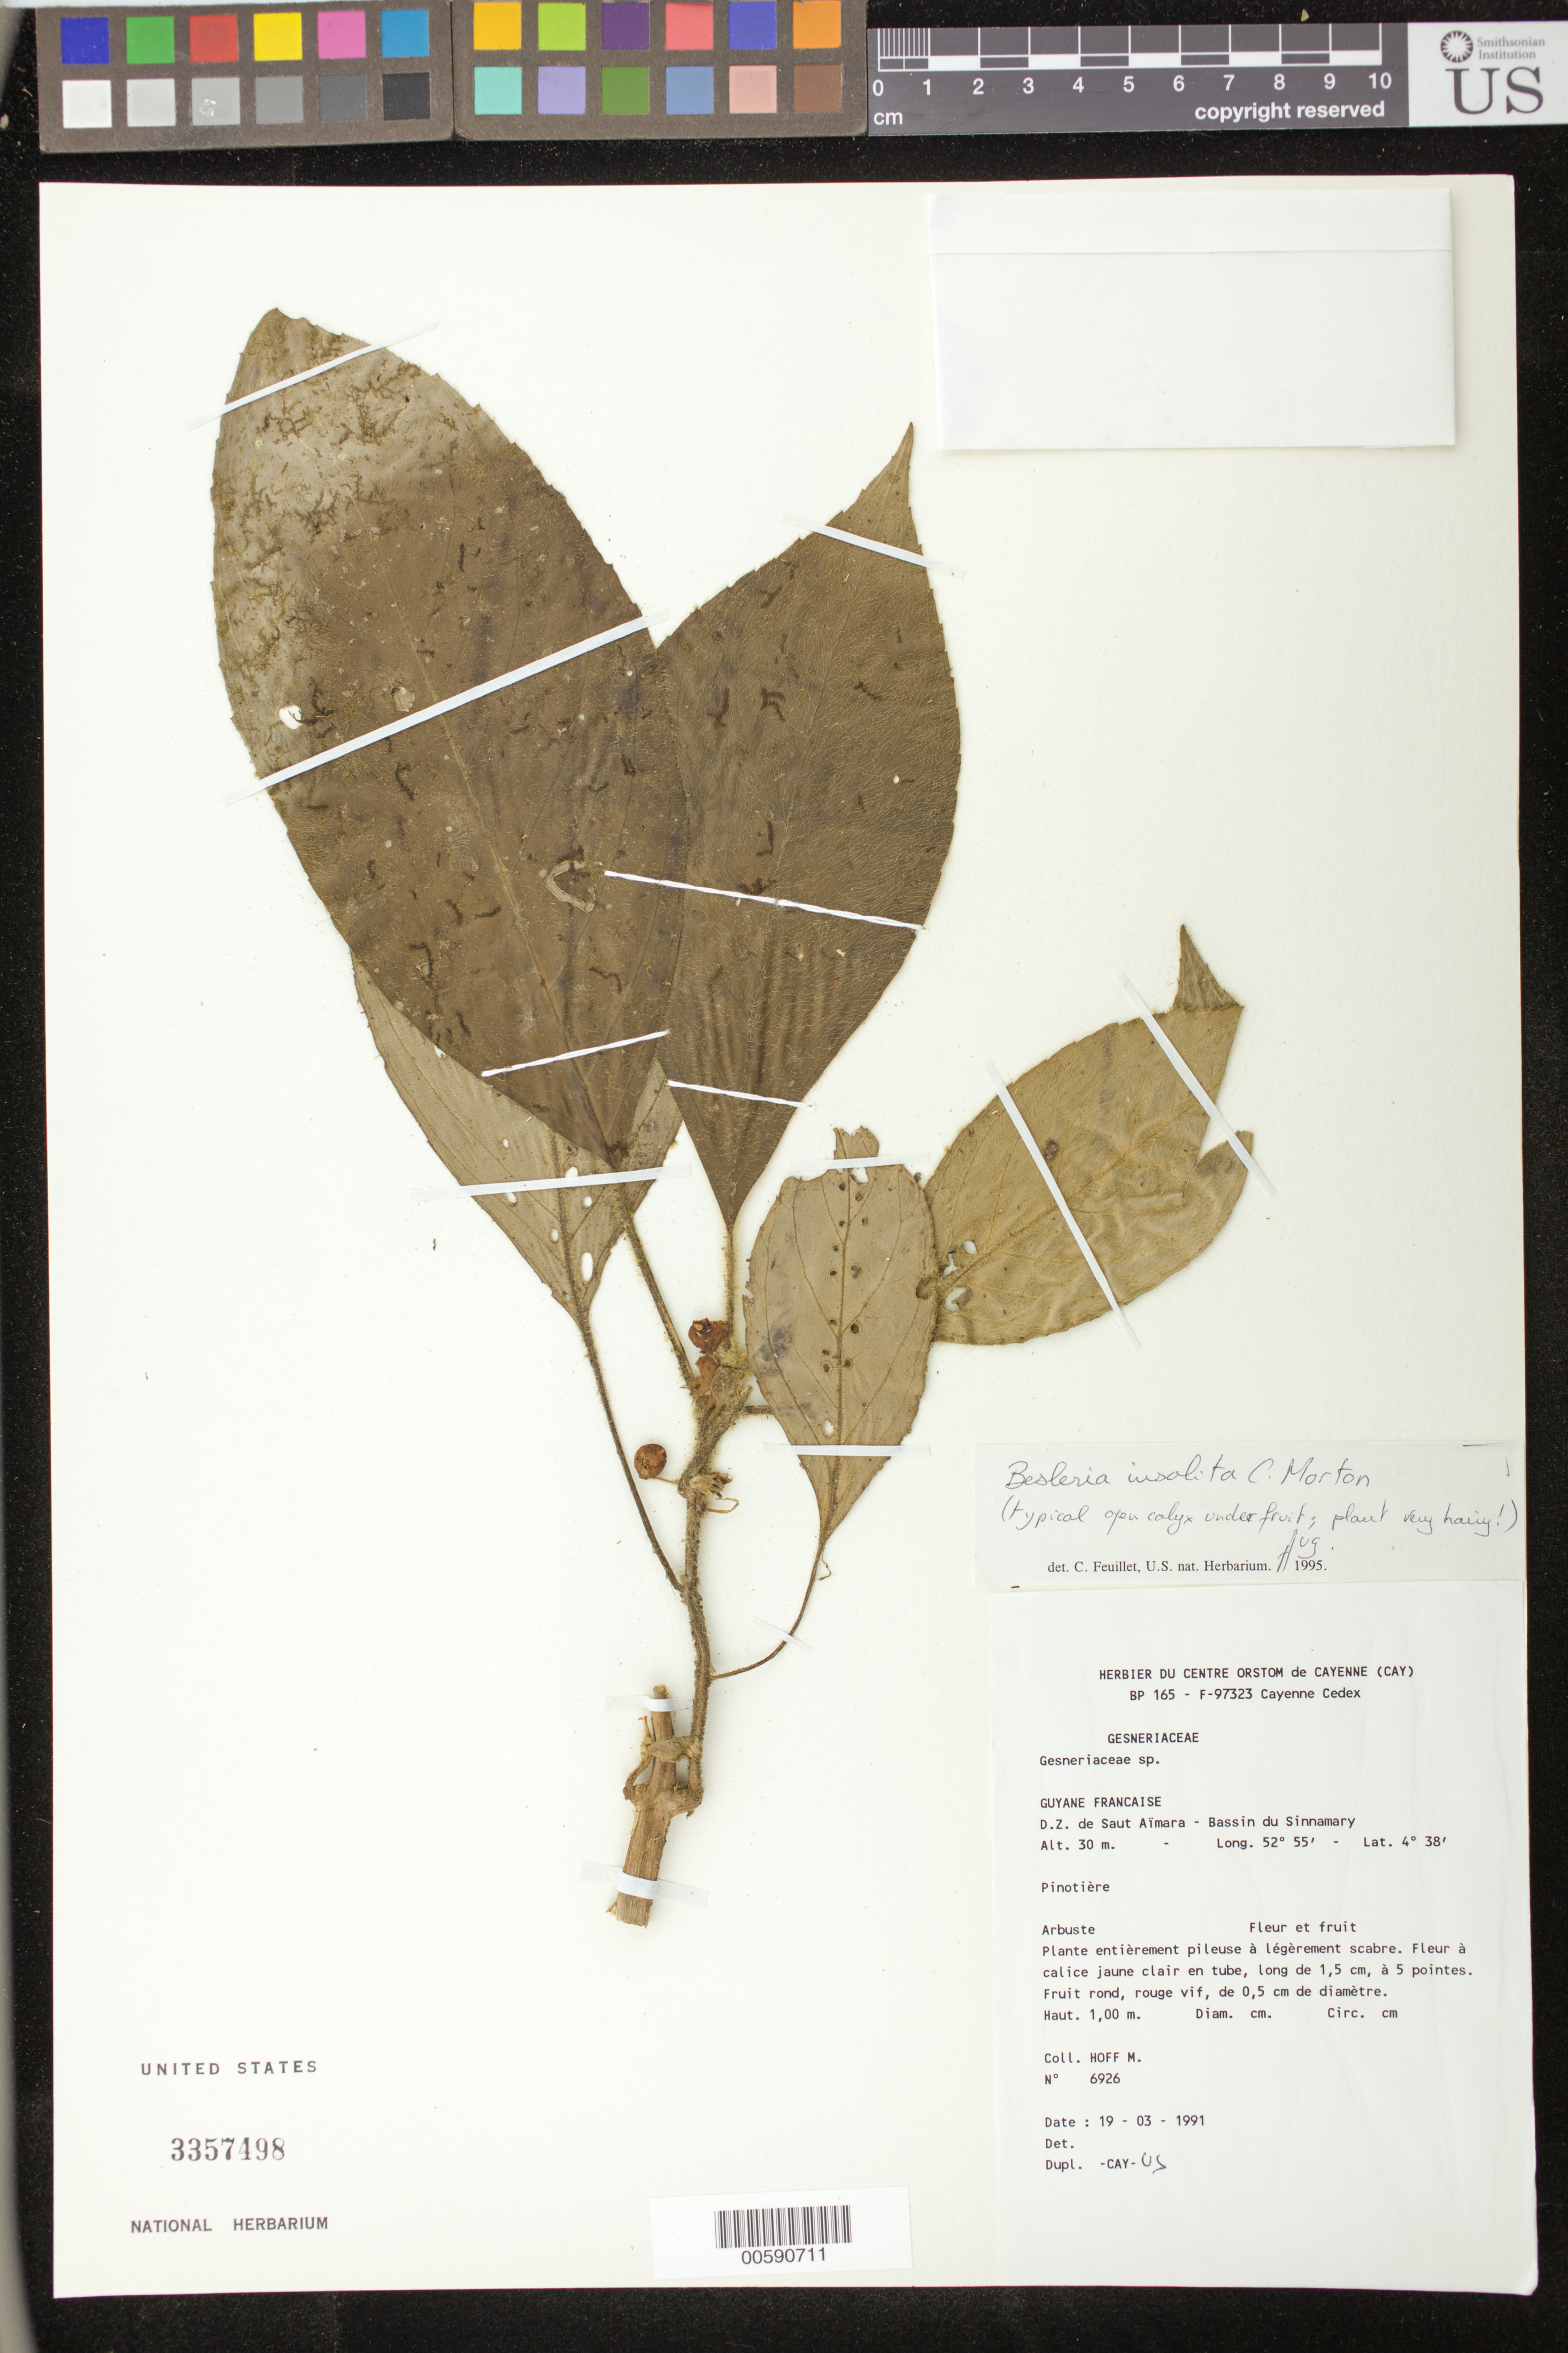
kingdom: Plantae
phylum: Tracheophyta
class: Magnoliopsida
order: Lamiales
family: Gesneriaceae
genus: Besleria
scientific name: Besleria insolita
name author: C.V. Morton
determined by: Skog, Laurence E.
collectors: M. Hoff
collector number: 6926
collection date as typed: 19 Mar 1991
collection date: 1991-03-19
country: French Guiana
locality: D.Z. de Saut Aïmara, bassin du Sinnamary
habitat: Pinotière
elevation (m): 30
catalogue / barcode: US 3357498